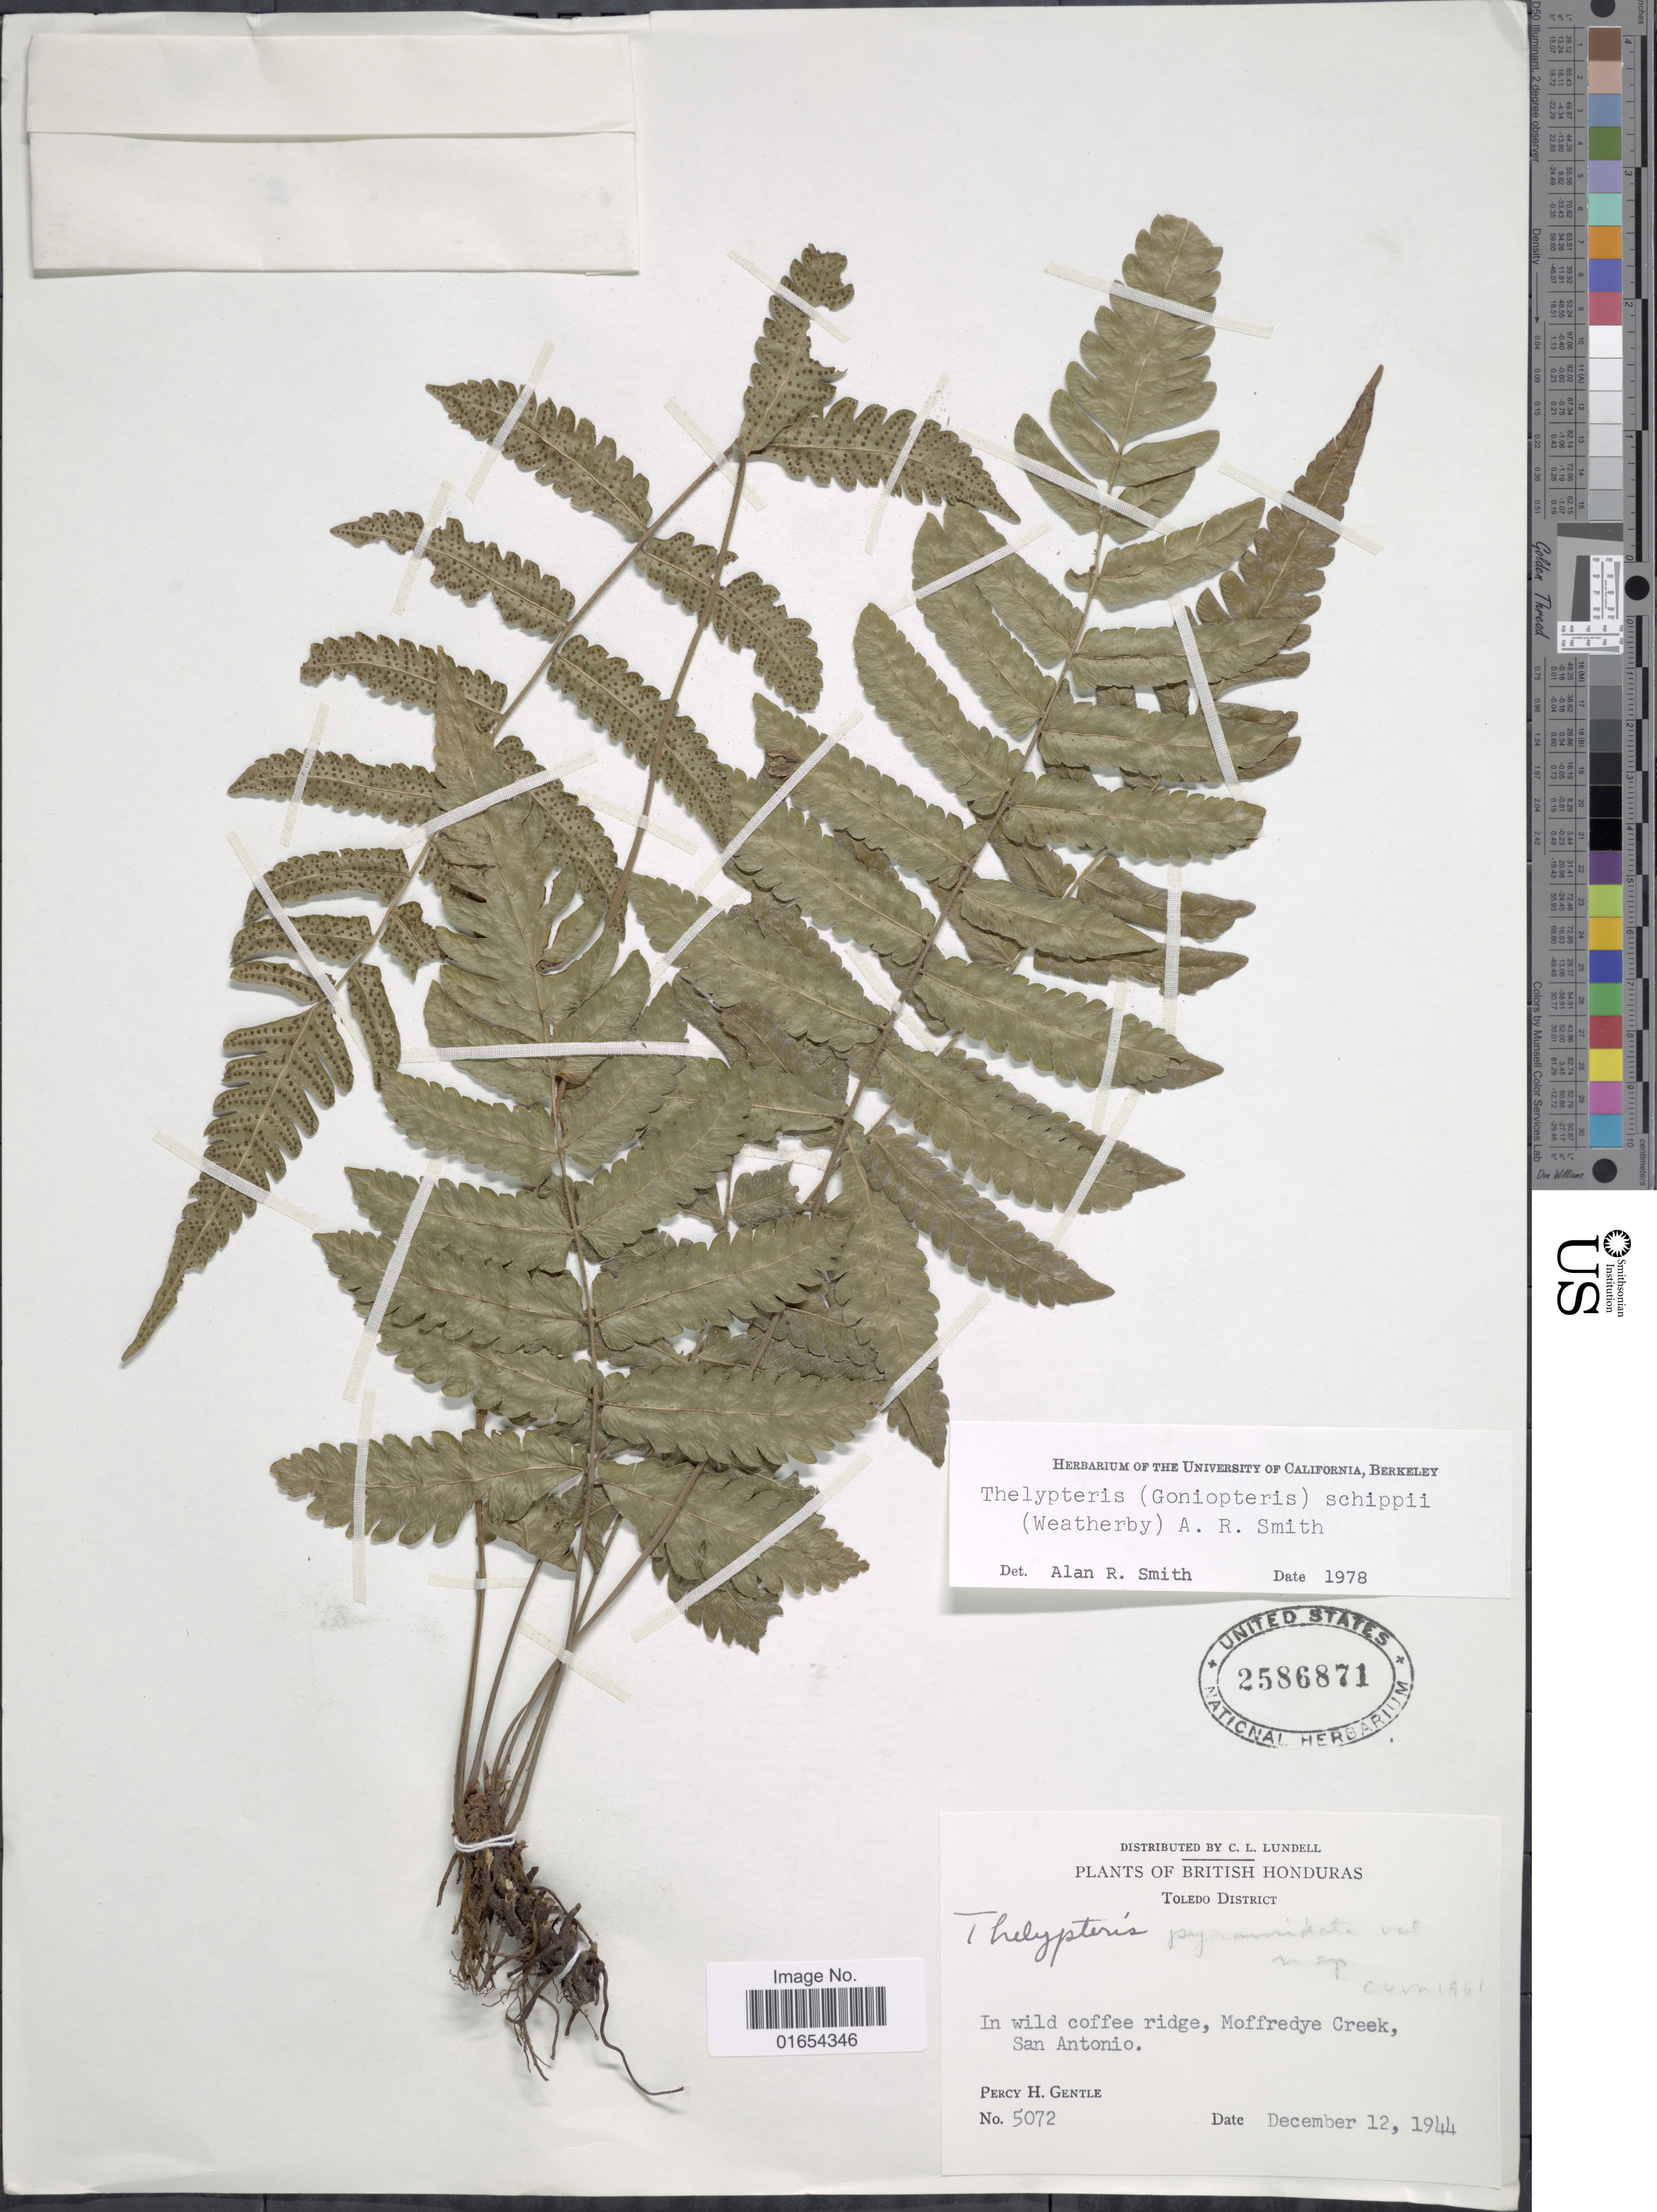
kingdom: Plantae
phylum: Tracheophyta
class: Polypodiopsida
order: Polypodiales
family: Thelypteridaceae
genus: Goniopteris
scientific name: Goniopteris schippii (Weath.) comb. nov., ined 2015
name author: (Weath.)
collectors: P. H. Gentle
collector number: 5072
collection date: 1944-12-12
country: Belize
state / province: Toledo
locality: British Honduras, In wilde coffee ridge, Moffredye Creek, San Antonio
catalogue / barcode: US 2586871